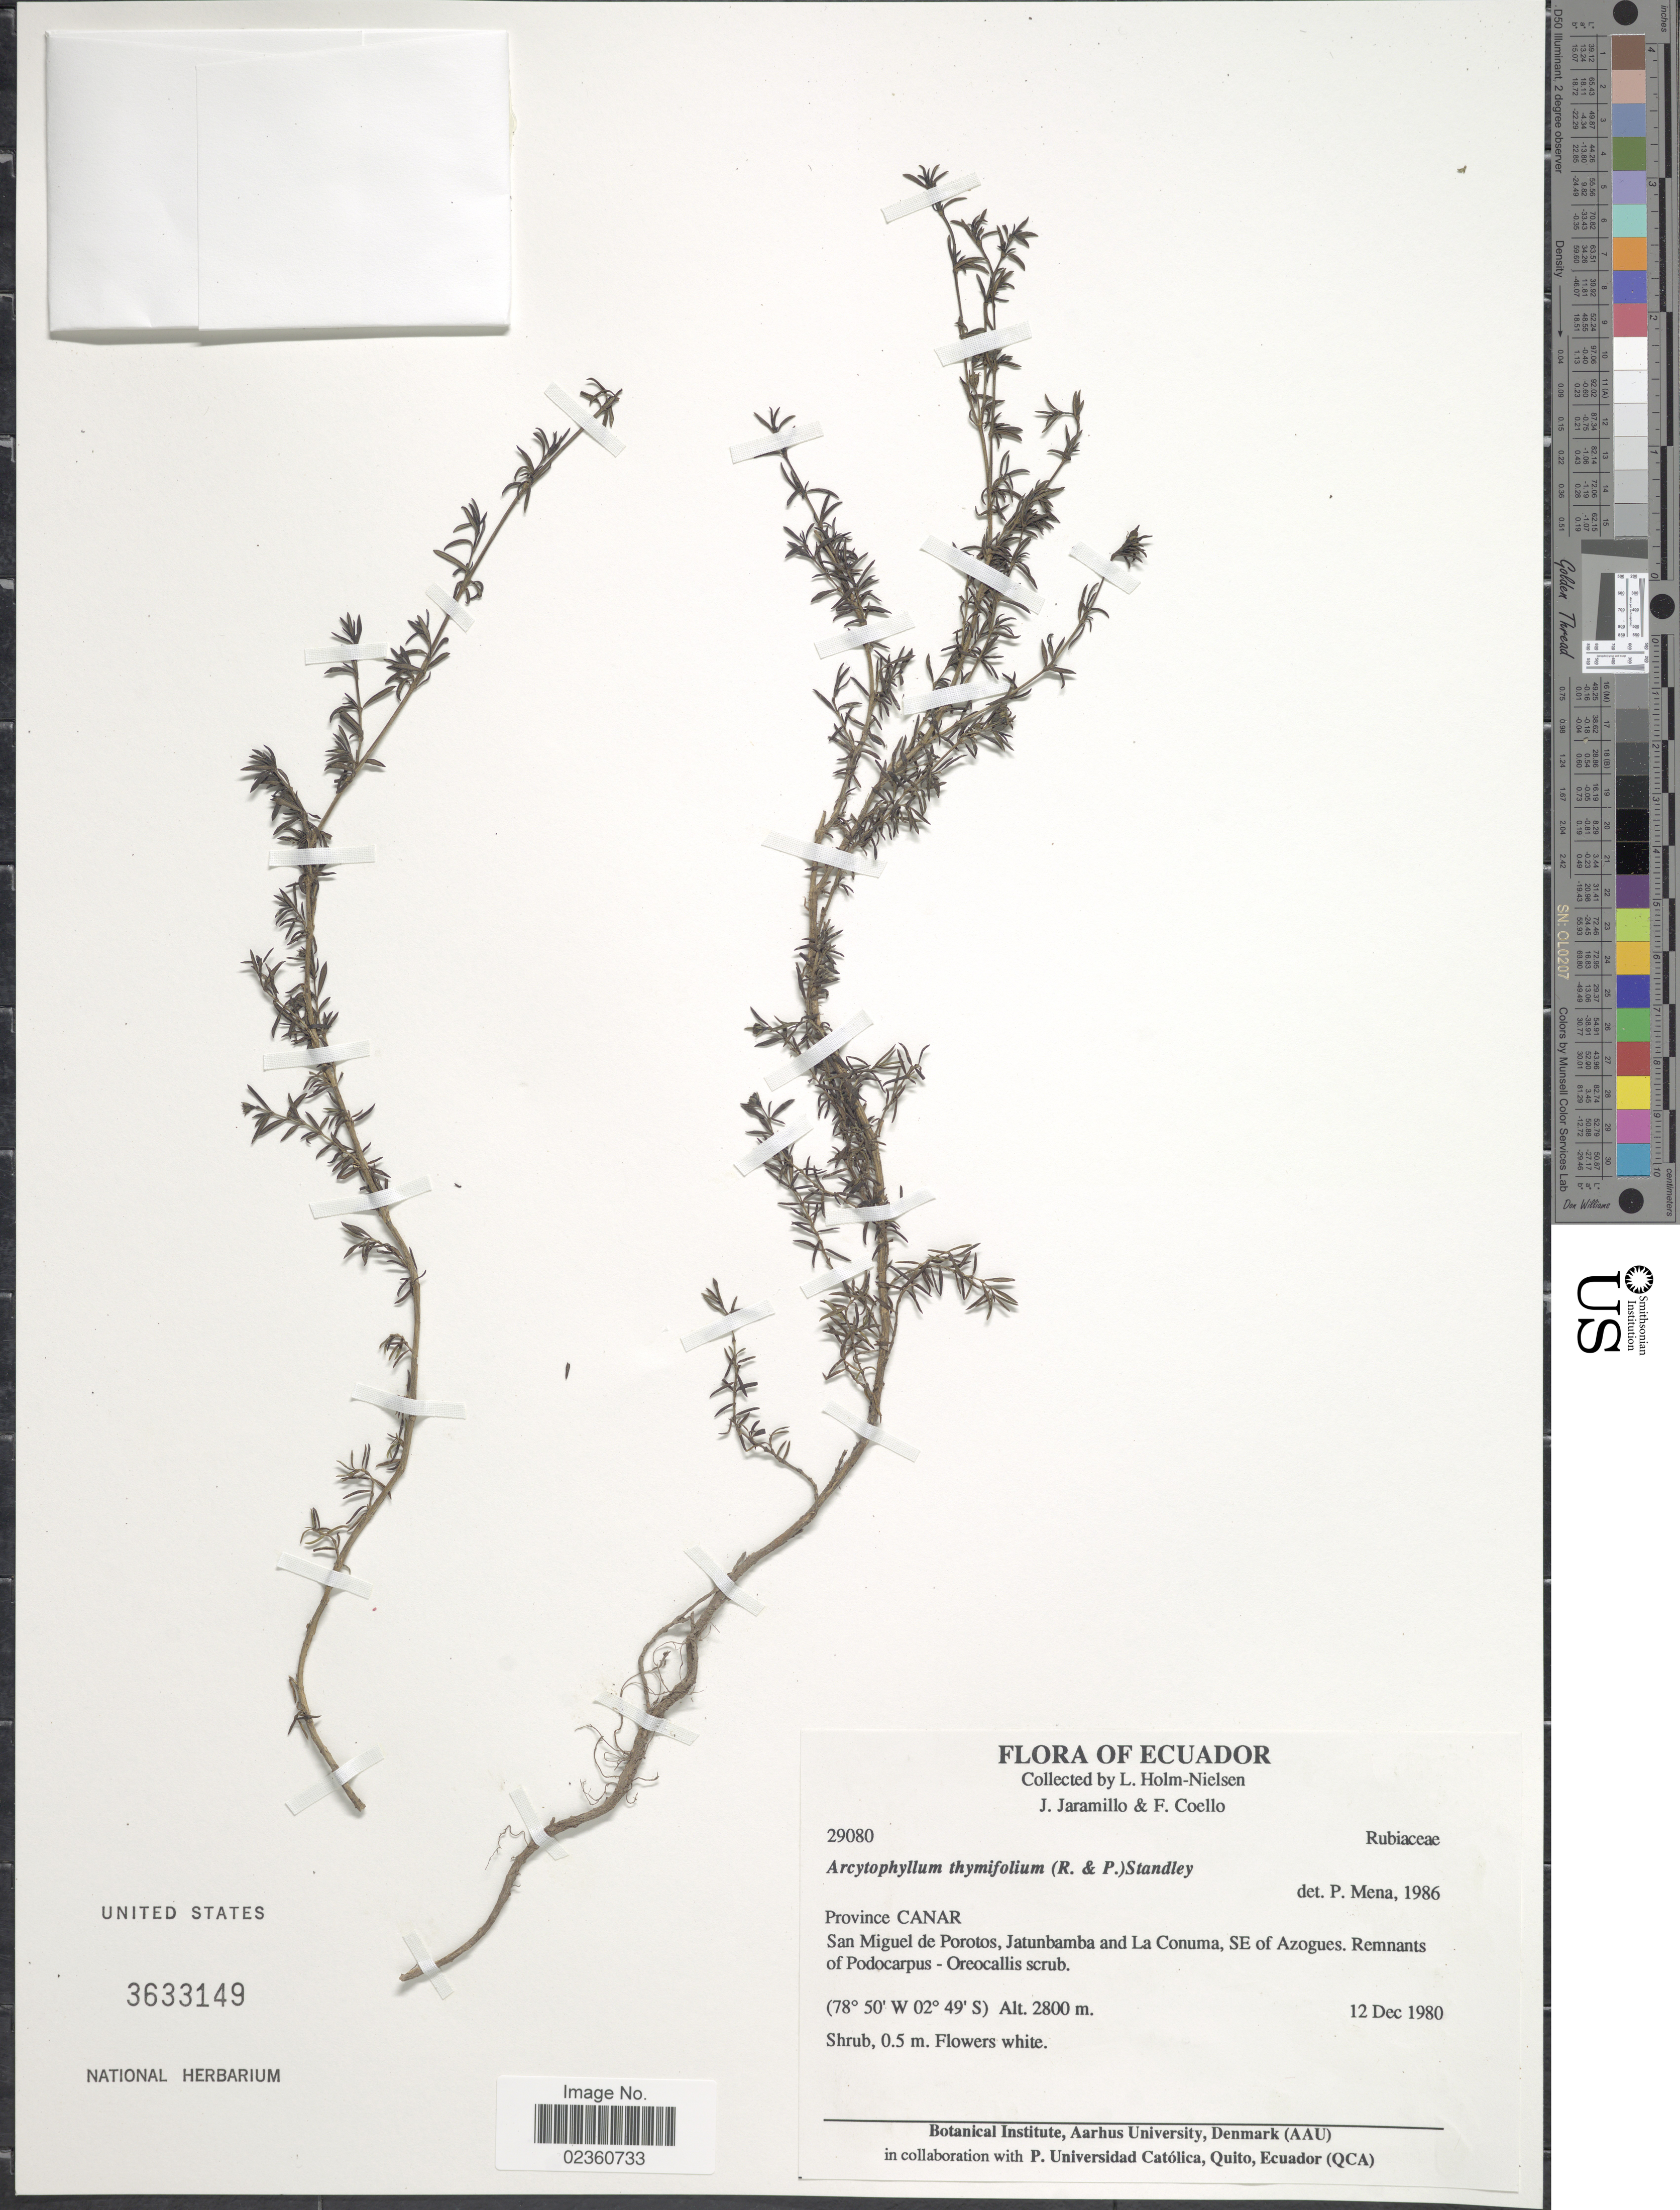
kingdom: Plantae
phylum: Tracheophyta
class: Magnoliopsida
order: Gentianales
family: Rubiaceae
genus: Arcytophyllum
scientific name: Arcytophyllum thymifolium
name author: (Ruiz & Pav.) Standl.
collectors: L. Holm-Nielsen, J. Jaramillo & F. Coello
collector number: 29080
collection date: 1980-12-12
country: Ecuador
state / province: Cañar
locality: San Miguel de Porotos, Jatunbamba and La Conuma, SE of Azogues. Remnants of Podocarpus - Oreocallis scrub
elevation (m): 2800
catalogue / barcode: US 3633149